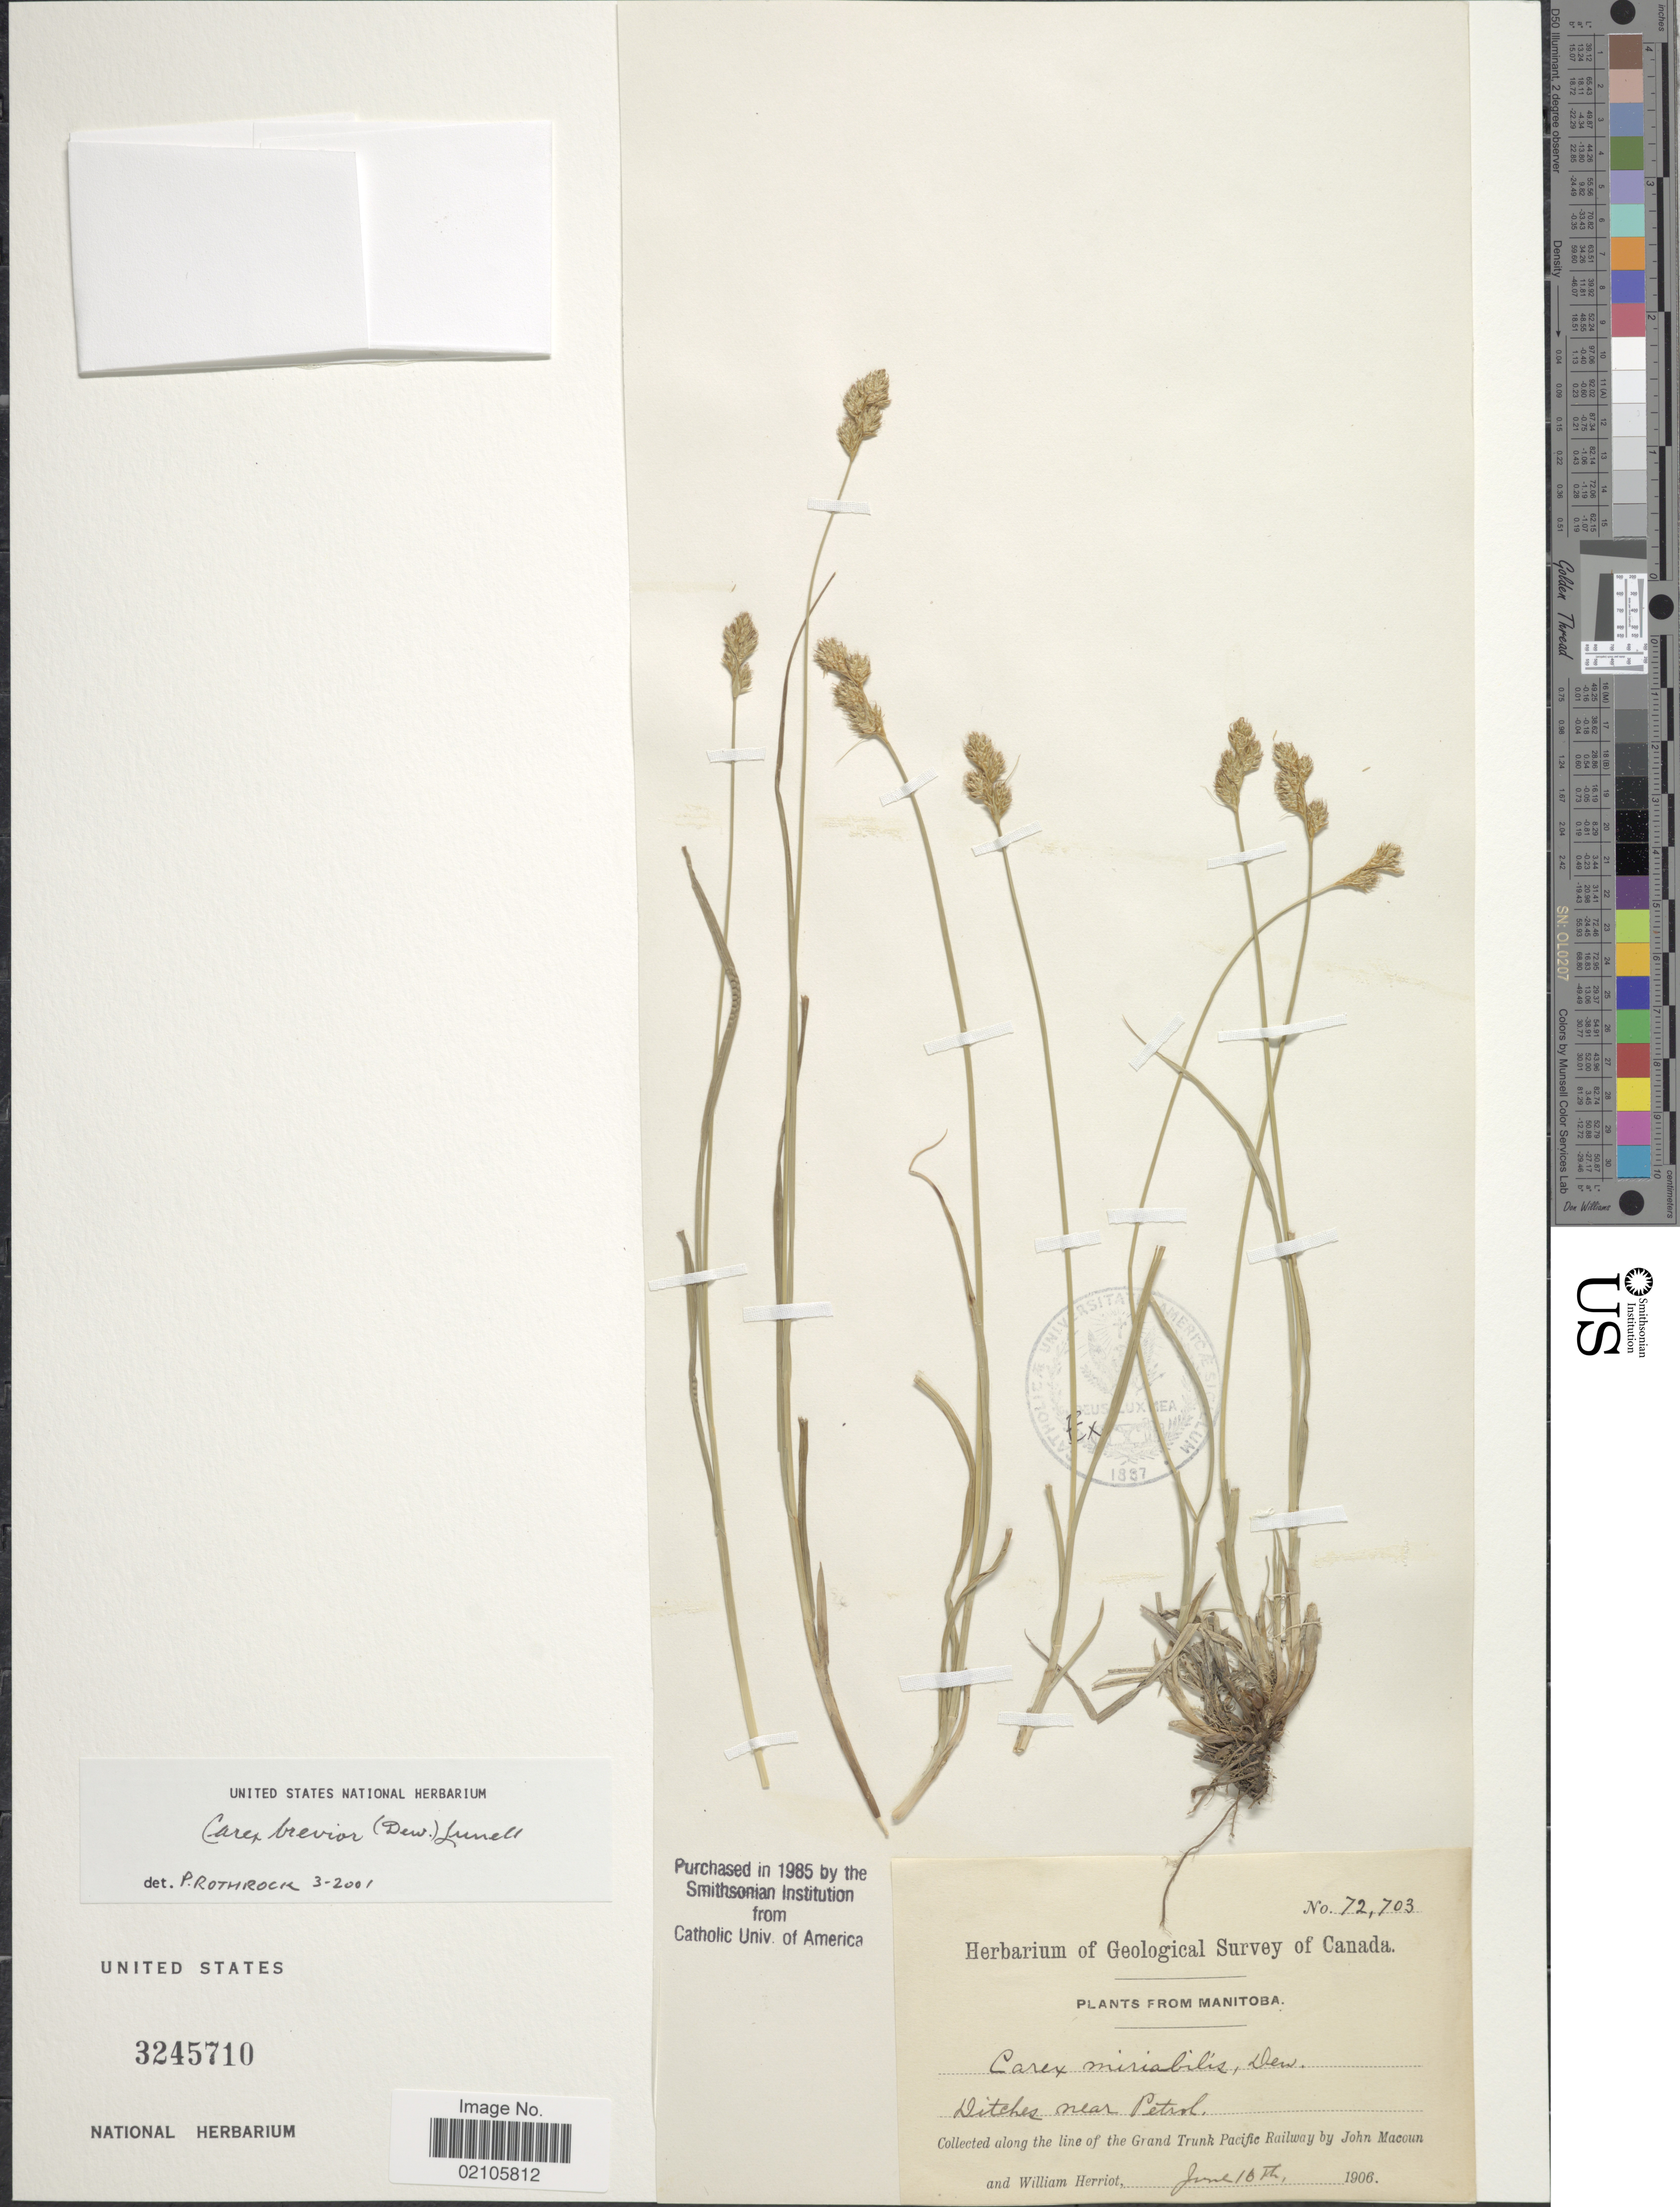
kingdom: Plantae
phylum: Tracheophyta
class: Liliopsida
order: Poales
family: Cyperaceae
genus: Carex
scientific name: Carex brevior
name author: (Dewey) Mack. ex Lunell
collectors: J. Macoun & W. Herriot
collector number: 72703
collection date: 1906-06-16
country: Canada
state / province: Manitoba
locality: Along the line of the Grand Trunk Pacific Railway. Ditches near Petal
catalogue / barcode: US 3245710